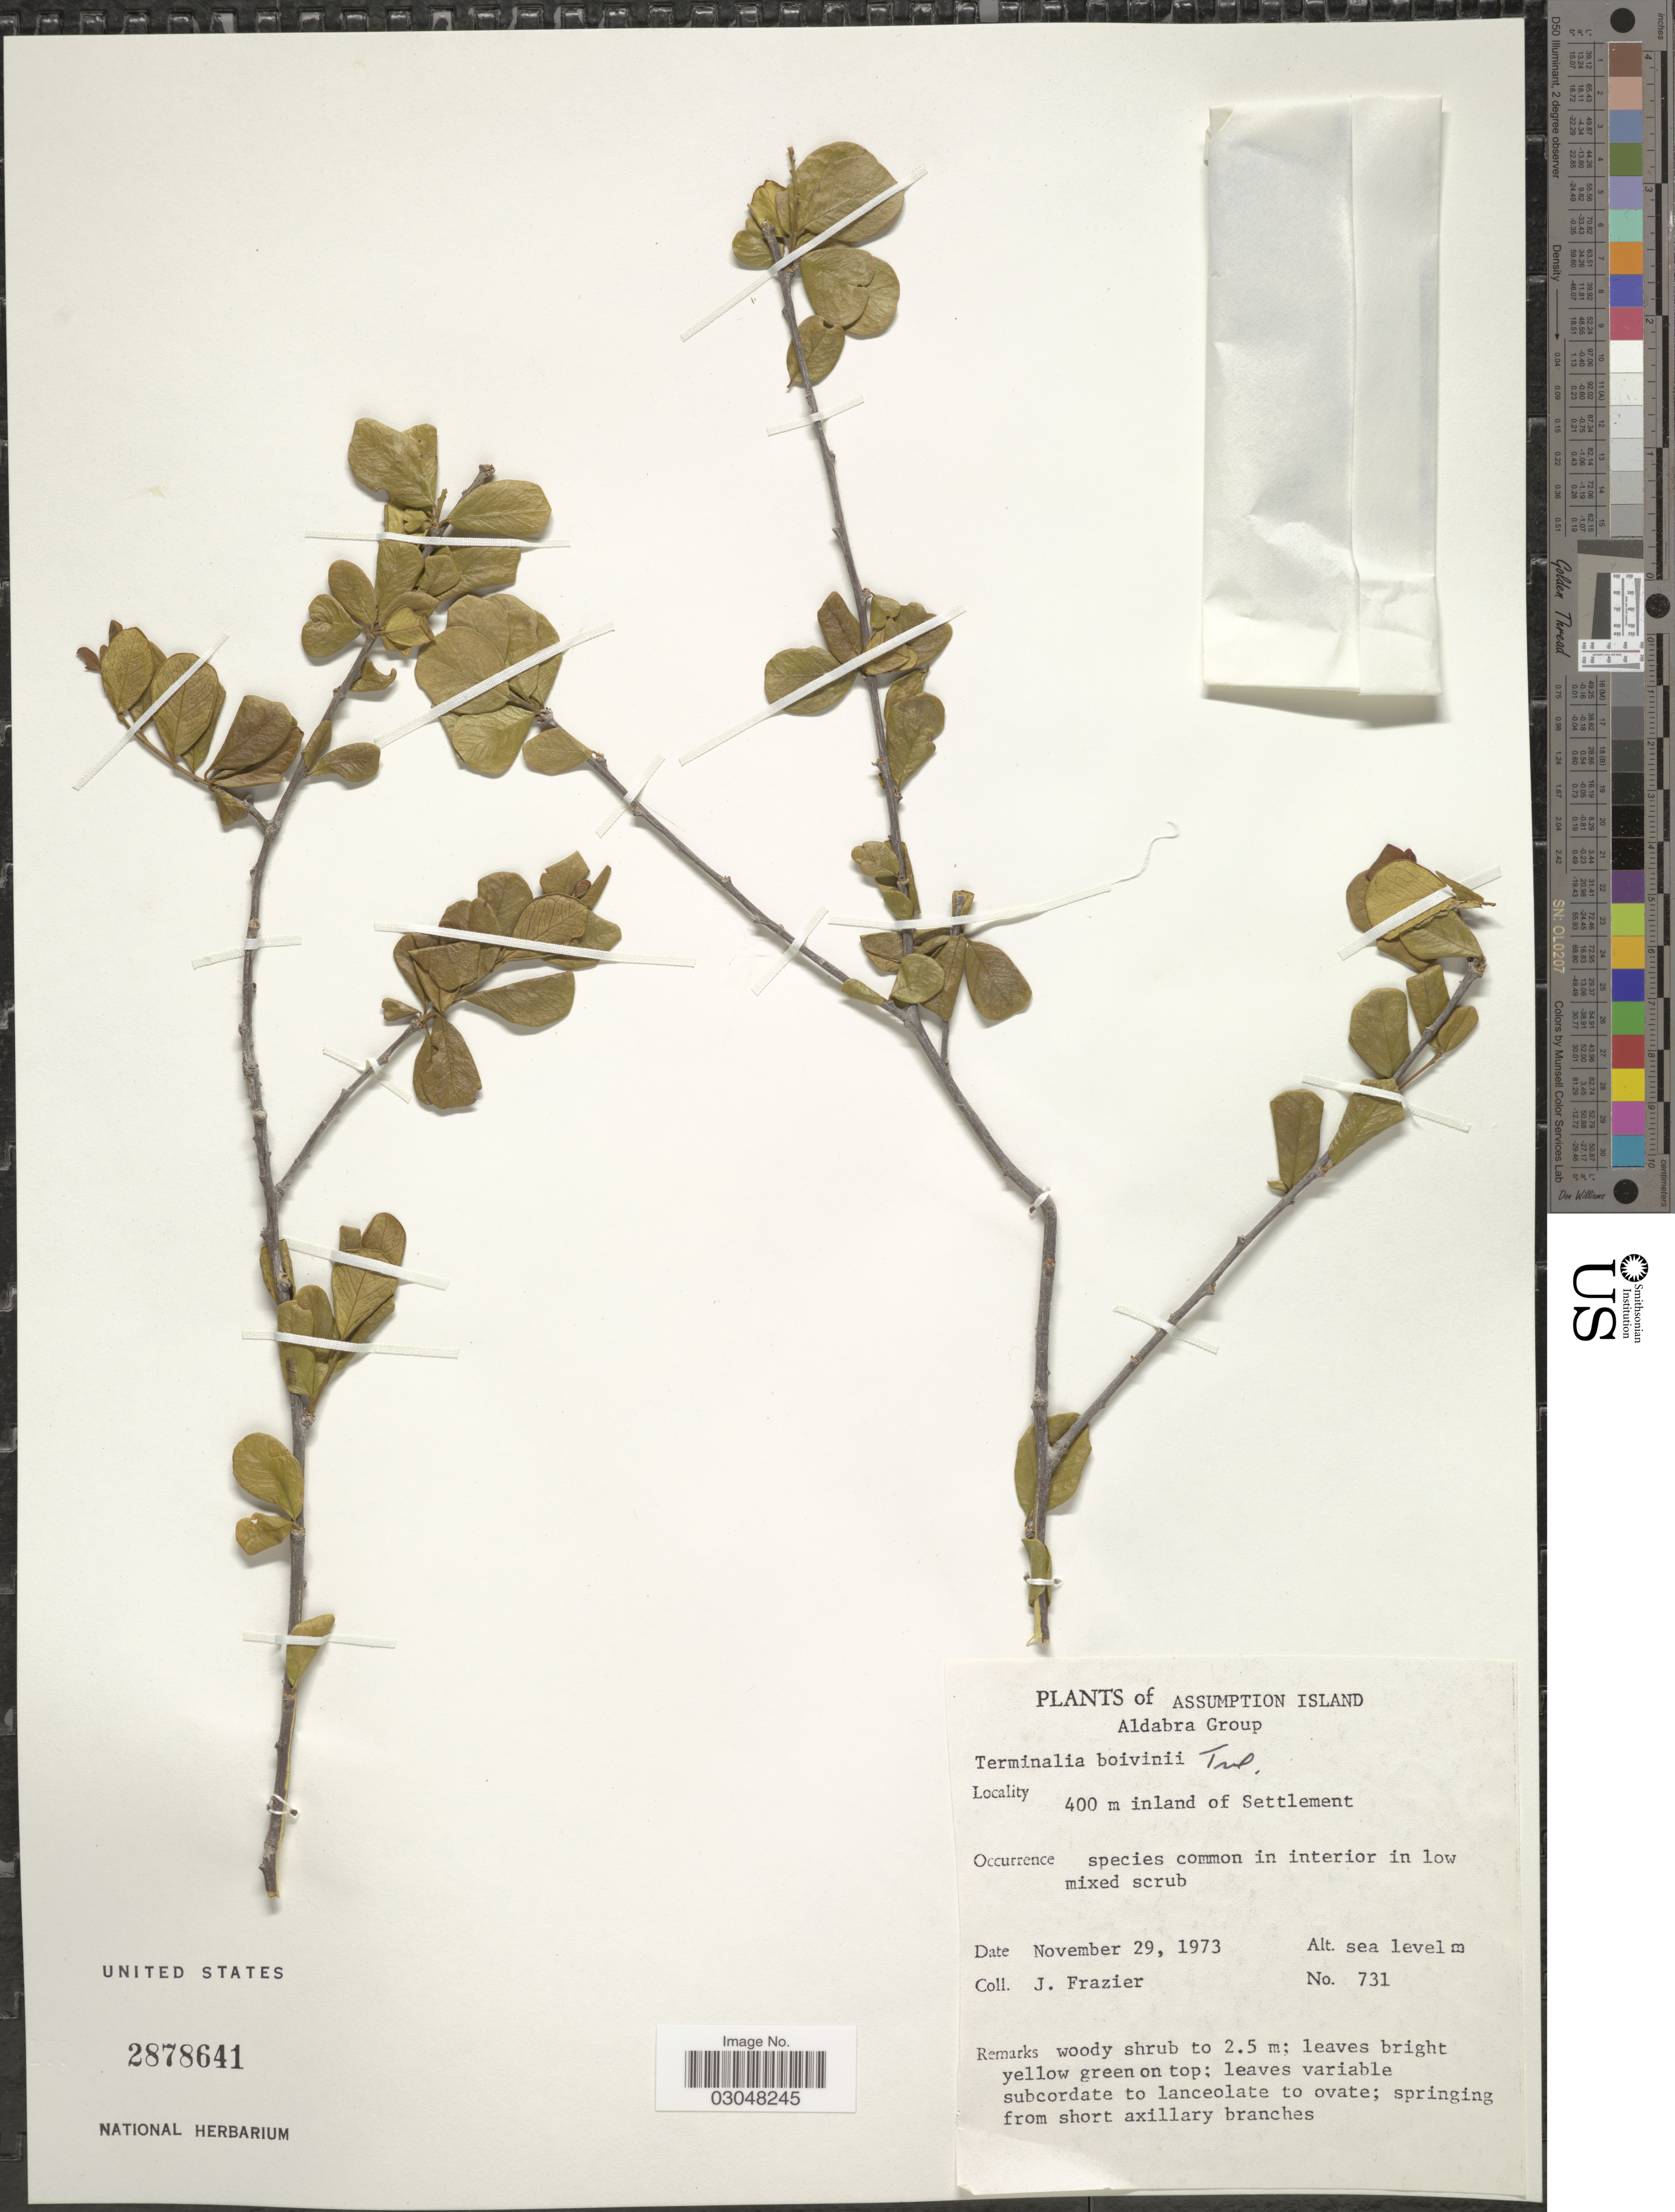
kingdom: Plantae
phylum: Tracheophyta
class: Magnoliopsida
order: Myrtales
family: Combretaceae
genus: Terminalia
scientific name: Terminalia boivinii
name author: Tul.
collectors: J. Frazier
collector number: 731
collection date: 1973-11-29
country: Seychelles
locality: Assumption Island. Aldabra Group. 400 m inland of Settlement.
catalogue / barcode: US 2878641